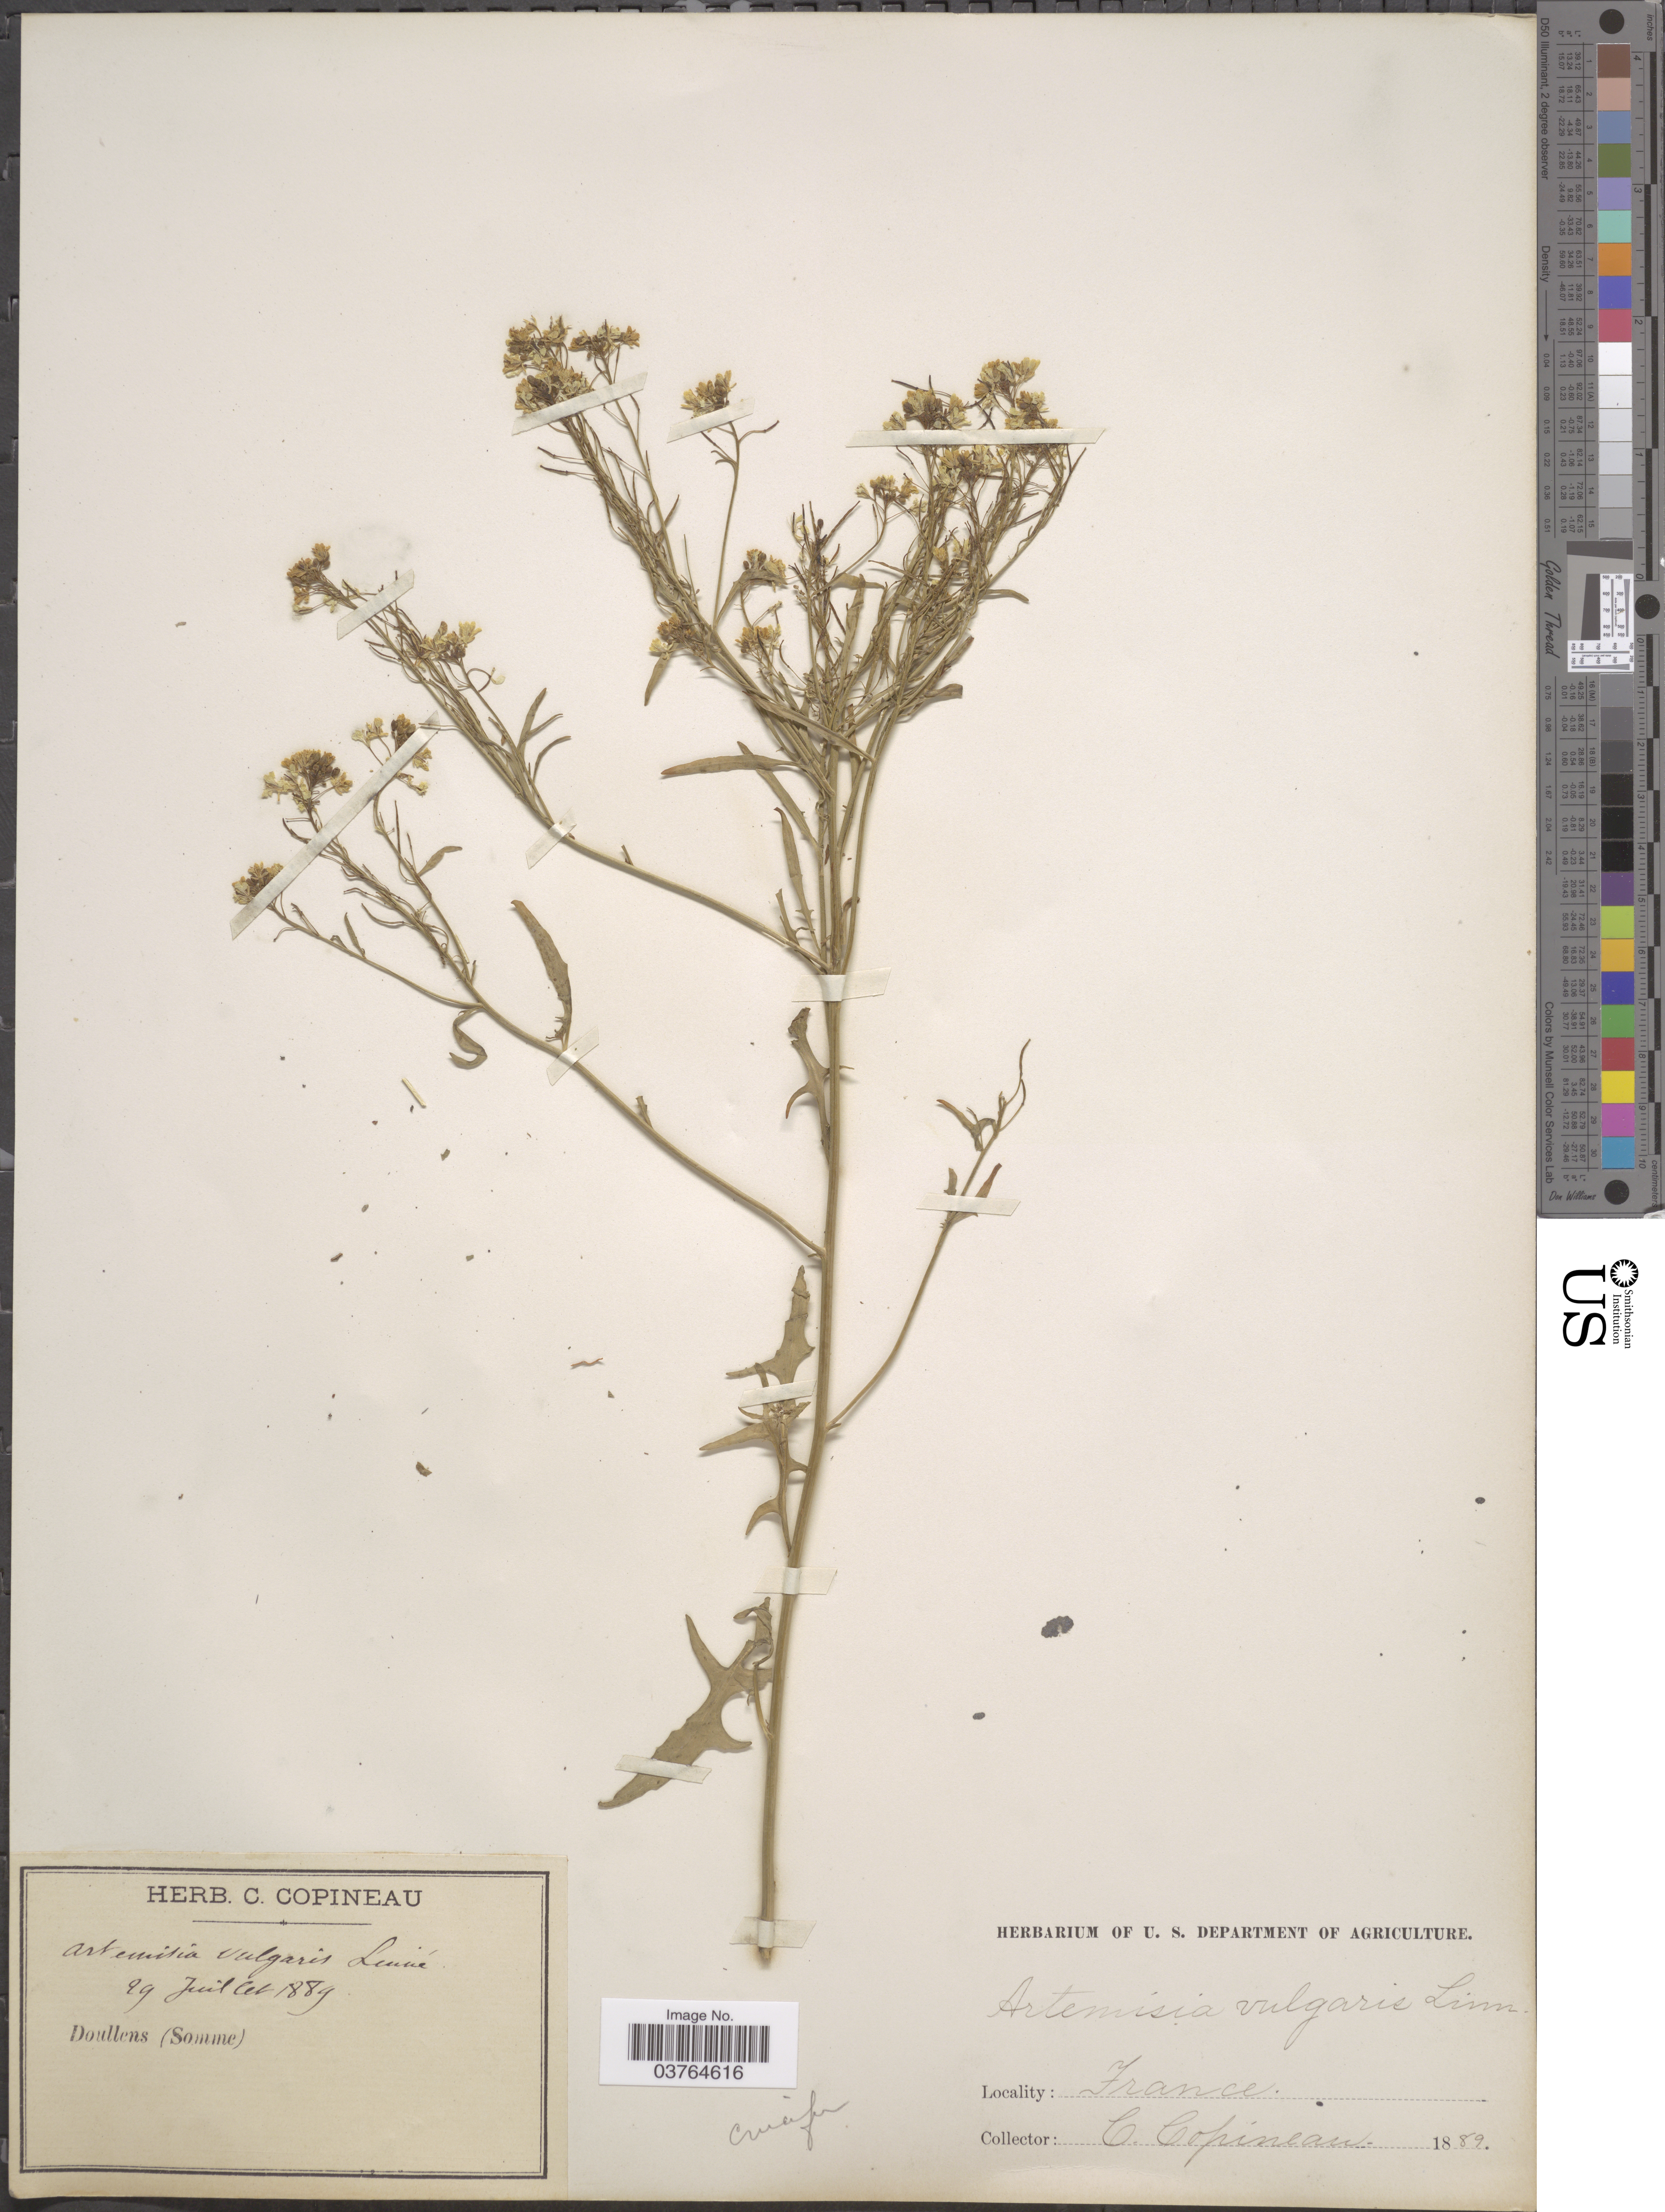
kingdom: Plantae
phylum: Tracheophyta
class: Magnoliopsida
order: Brassicales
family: Brassicaceae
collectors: C. Copineau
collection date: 1889-07-29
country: France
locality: Doullens (Somme).